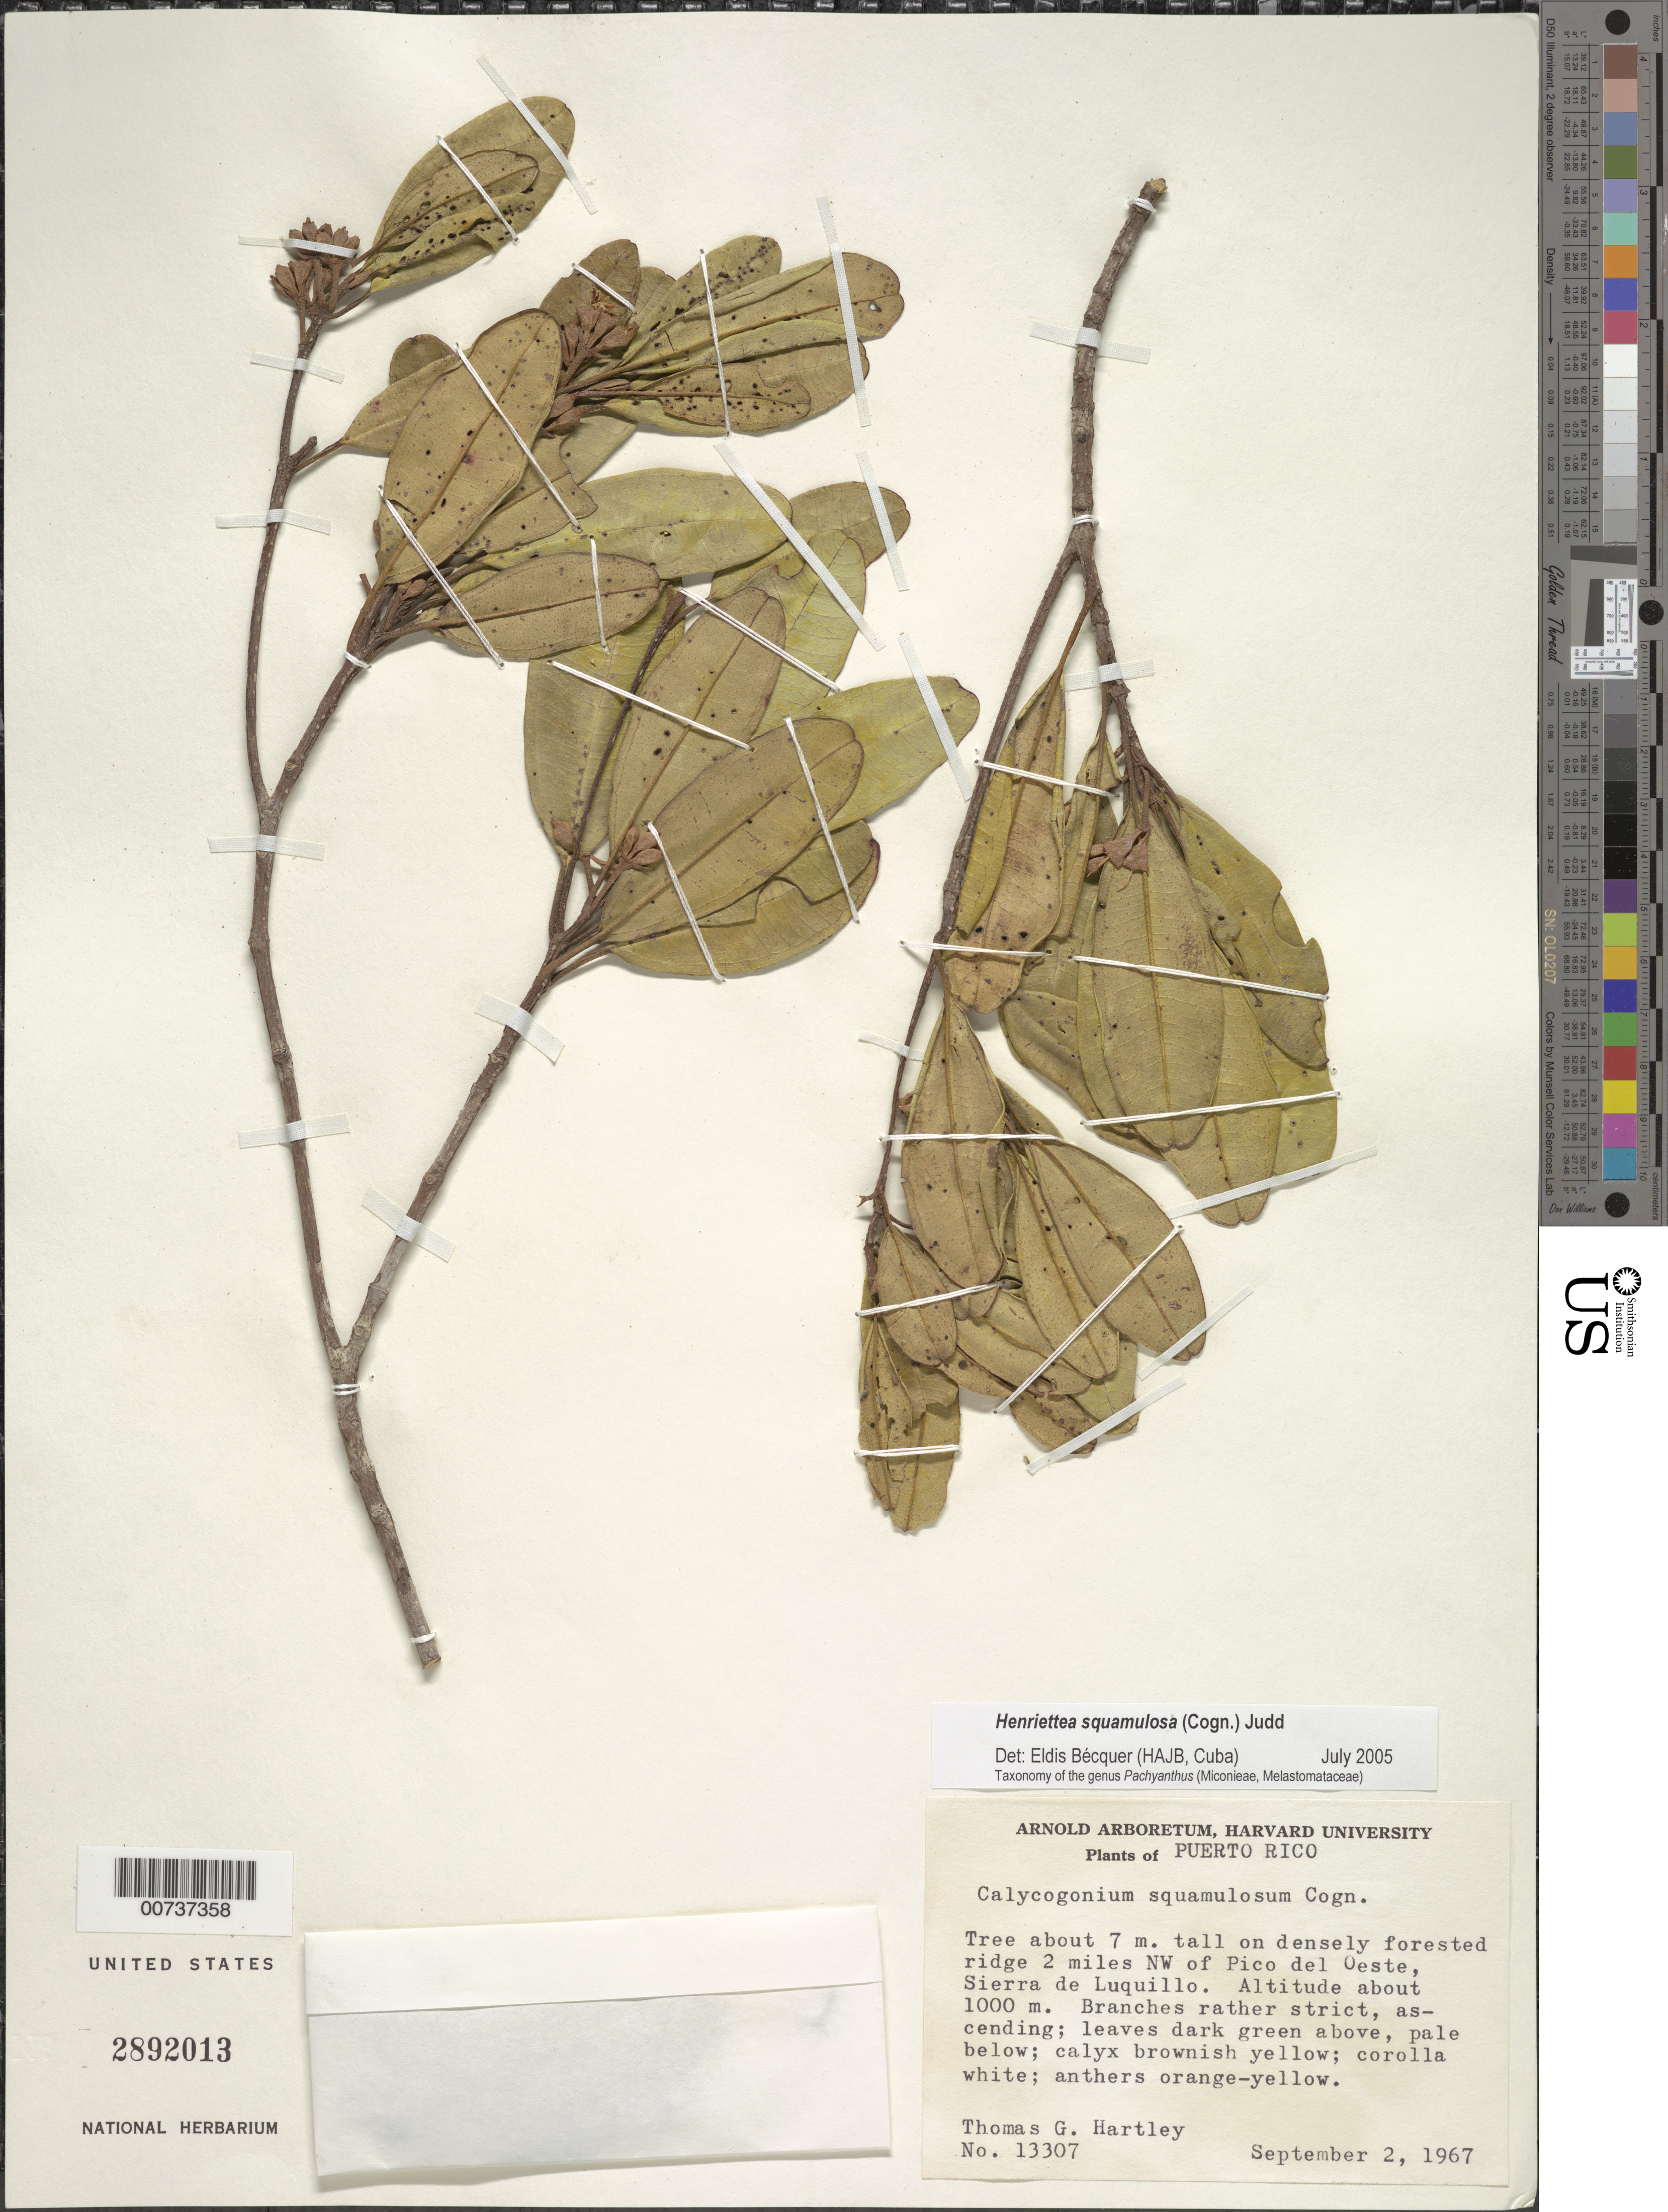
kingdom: Plantae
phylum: Tracheophyta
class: Magnoliopsida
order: Myrtales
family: Melastomataceae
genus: Henriettea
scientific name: Henriettea squamulosa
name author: (Cogn.) Judd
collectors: T. G. Hartley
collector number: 13307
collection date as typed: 02 Sep 1967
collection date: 1967-09-02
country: Puerto Rico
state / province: Río Grande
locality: Sierra de Luquillo, ridge 2 miles NW of Pico del Oeste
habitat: On densely forested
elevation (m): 1000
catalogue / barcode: US 2892013